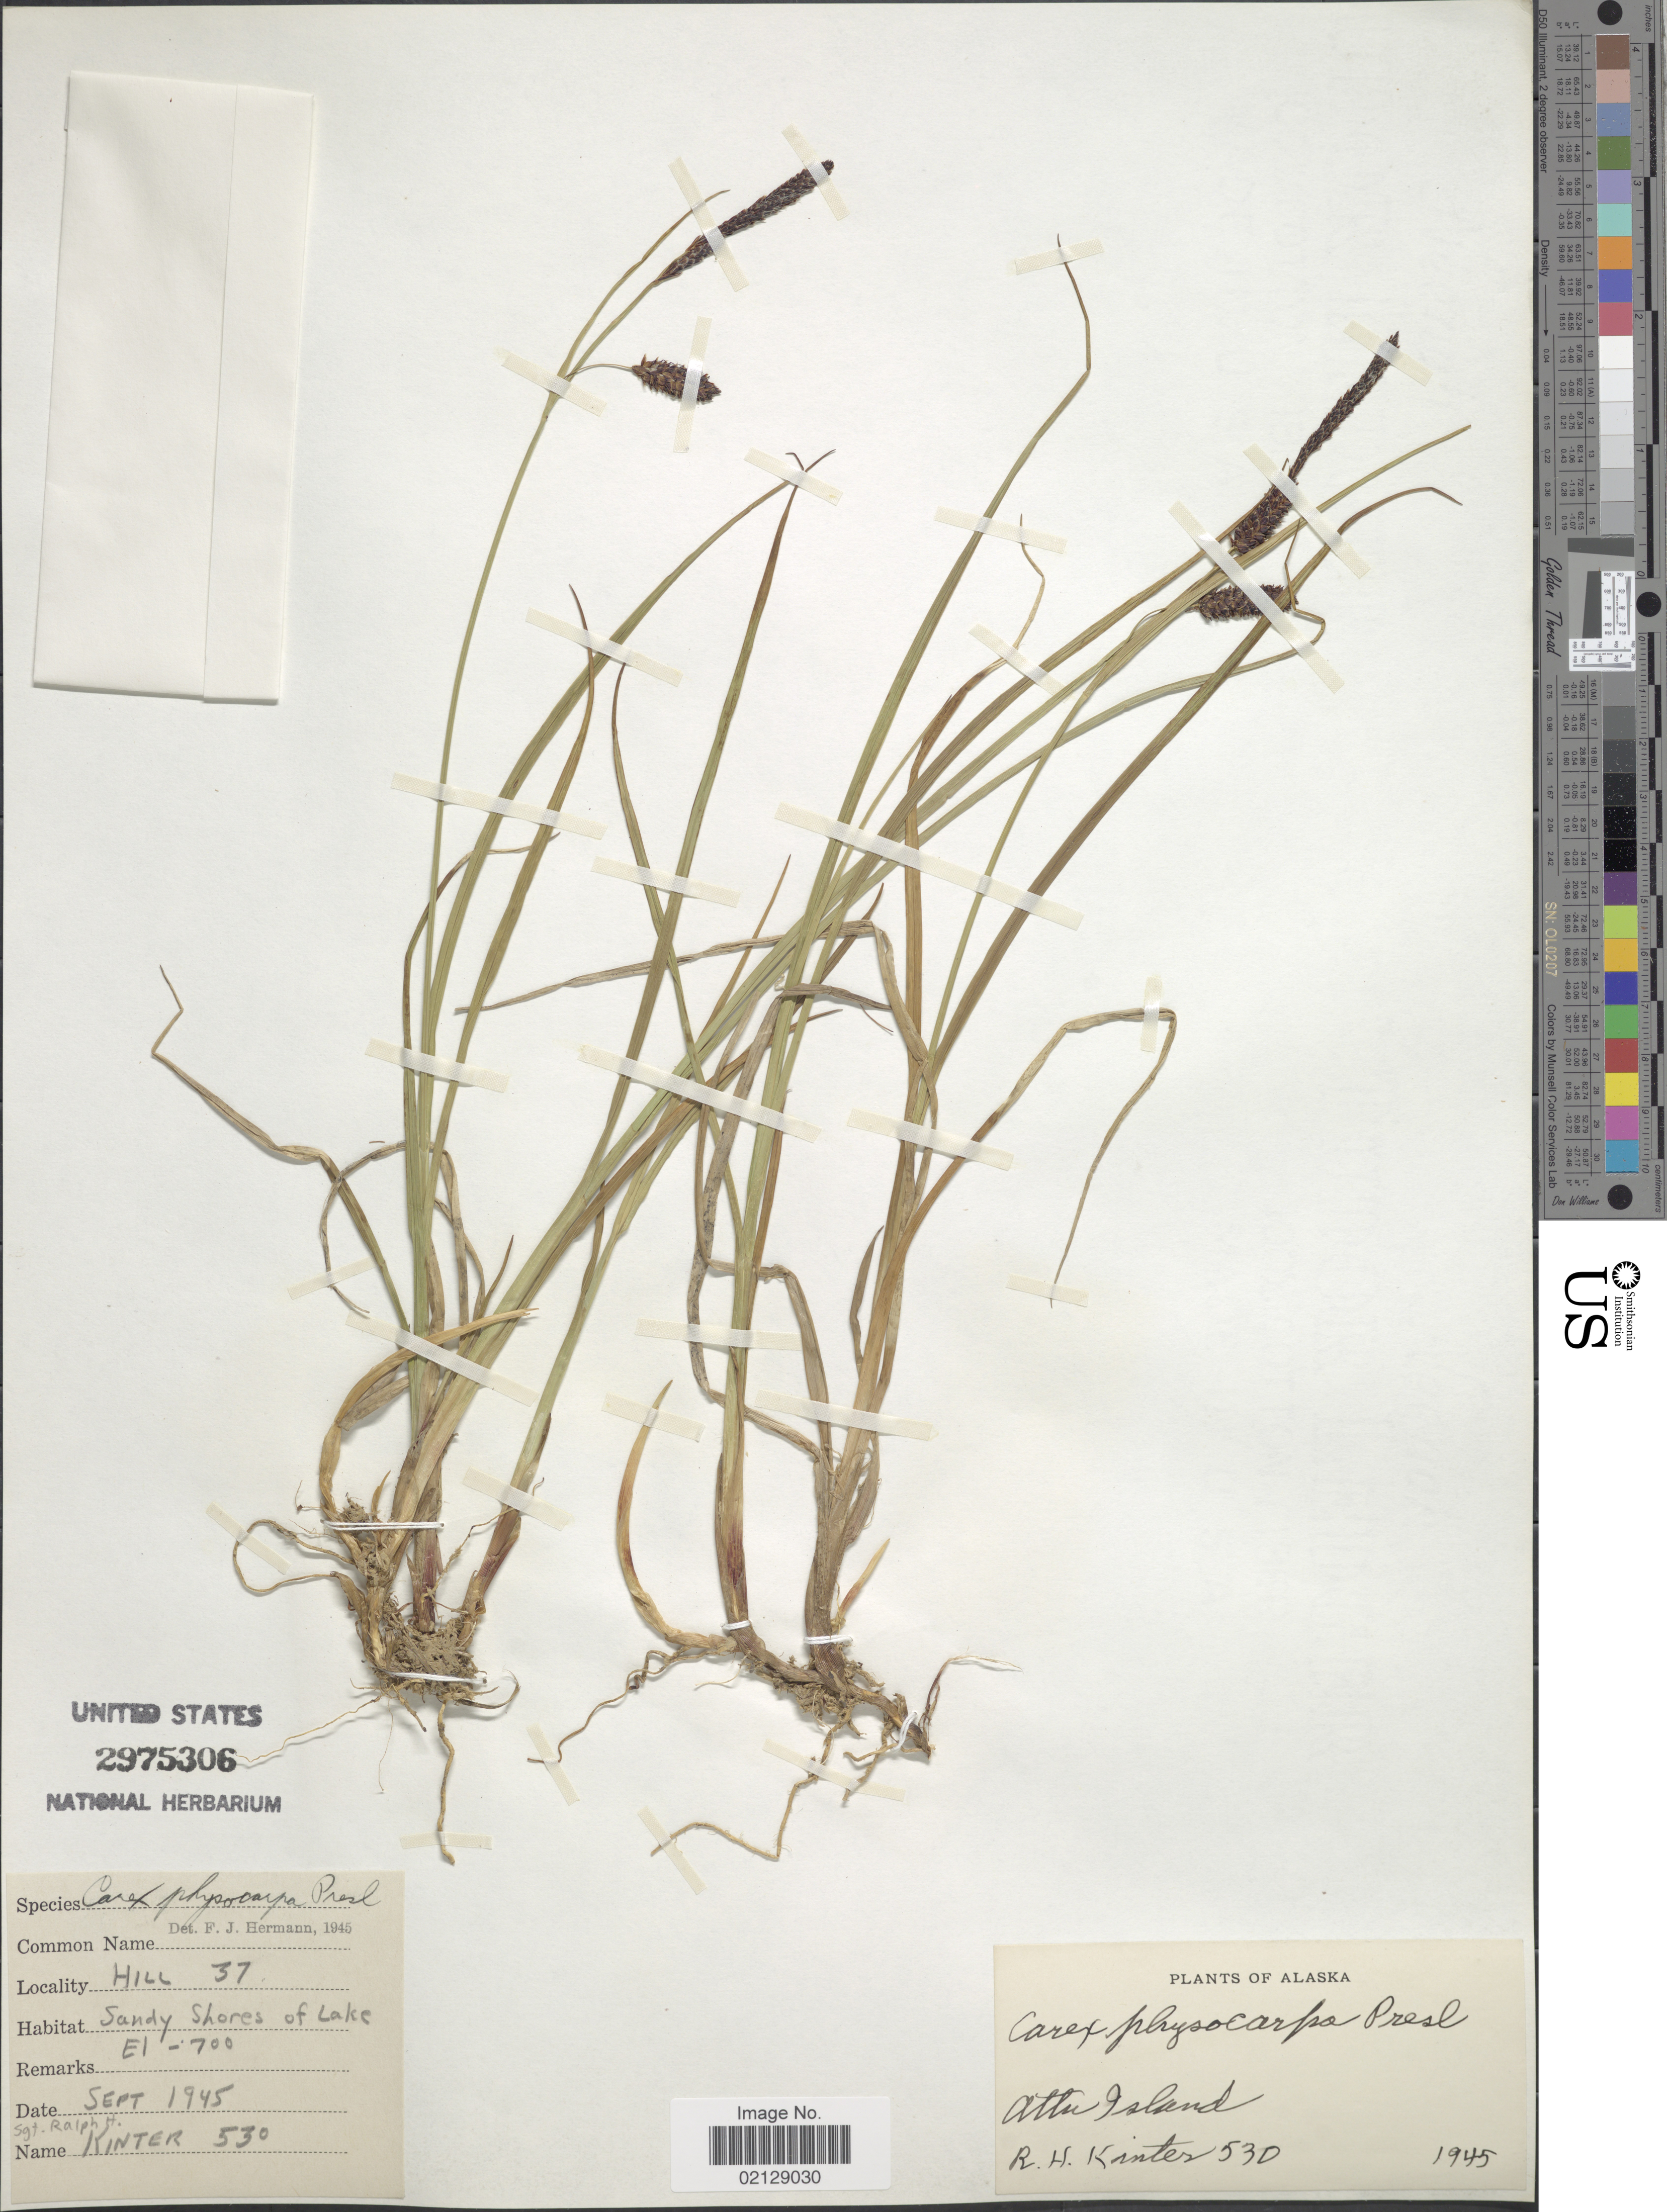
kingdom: Plantae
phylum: Tracheophyta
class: Liliopsida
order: Poales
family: Cyperaceae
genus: Carex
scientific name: Carex saxatilis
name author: L.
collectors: R. Kinter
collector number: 530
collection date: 1945-09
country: United States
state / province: Alaska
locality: Attu Island, Hill 37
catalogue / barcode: US 2975306